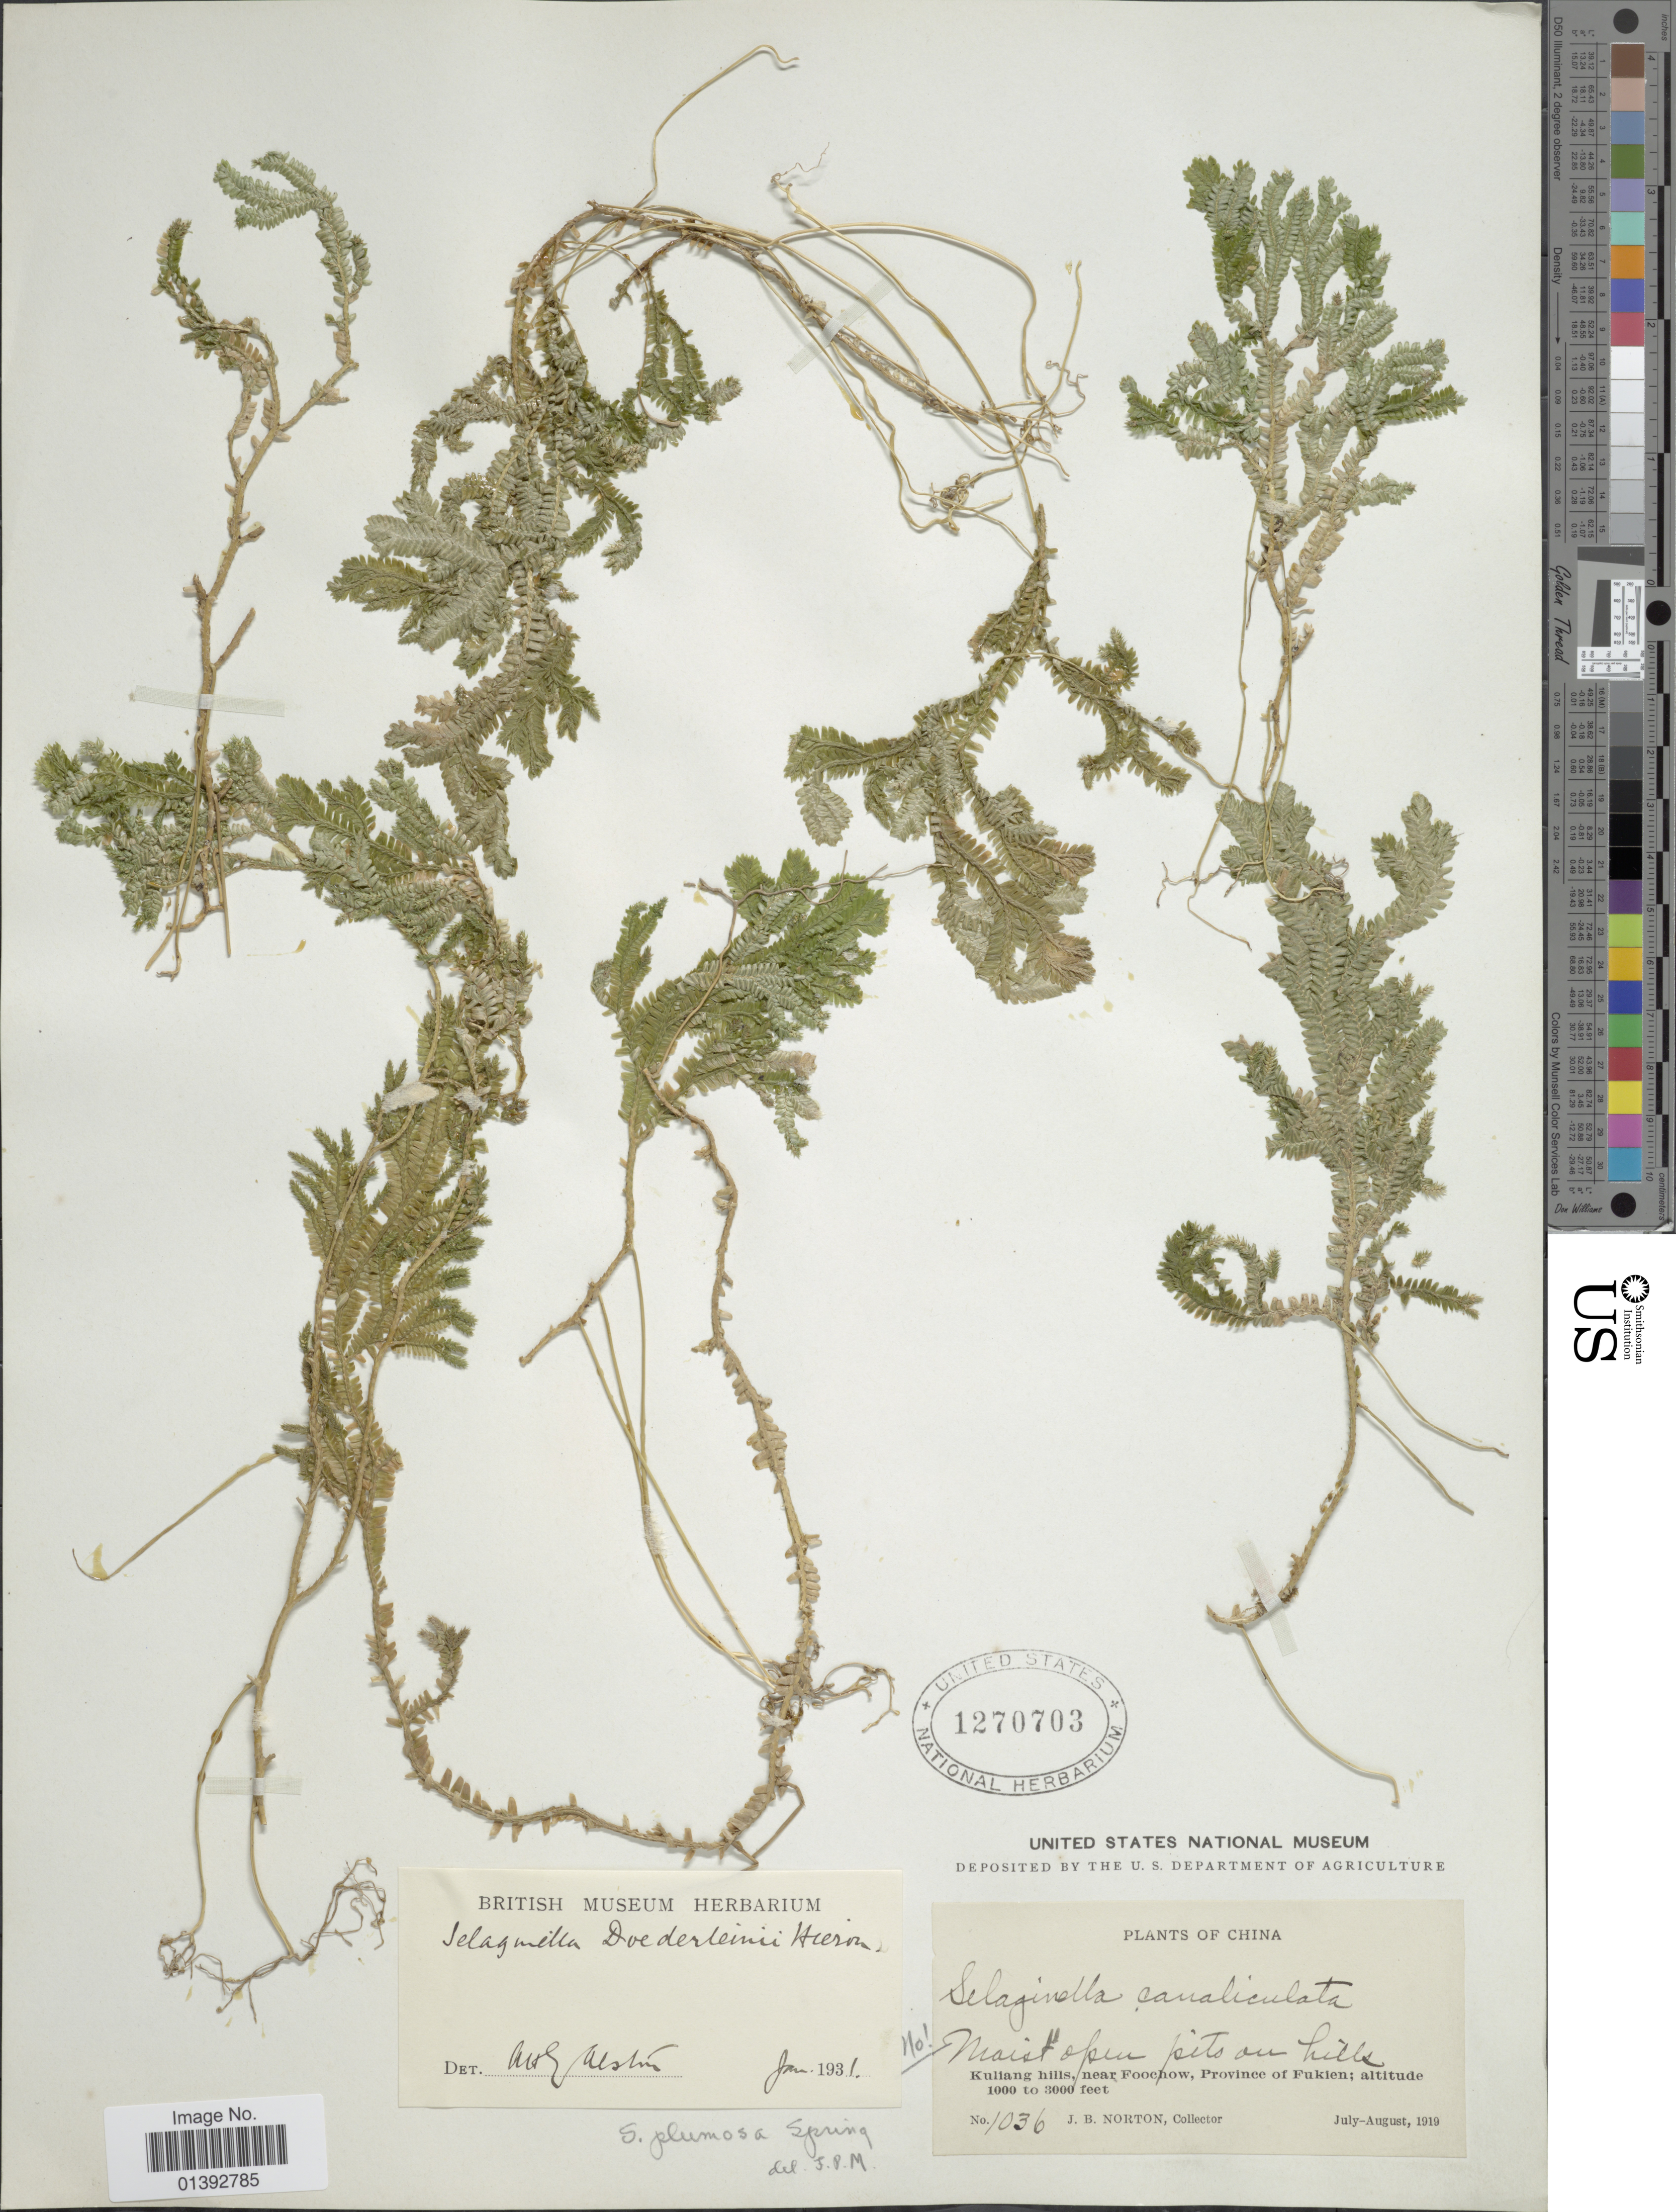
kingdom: Plantae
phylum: Tracheophyta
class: Lycopodiopsida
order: Selaginellales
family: Selaginellaceae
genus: Selaginella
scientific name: Selaginella doederleinii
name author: Hieron.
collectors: J. B. Norton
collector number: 1036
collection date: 1919-07/1919-08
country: China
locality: Kuliang hills, near Foochow, Province of Fukien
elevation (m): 305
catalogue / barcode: US 1270703